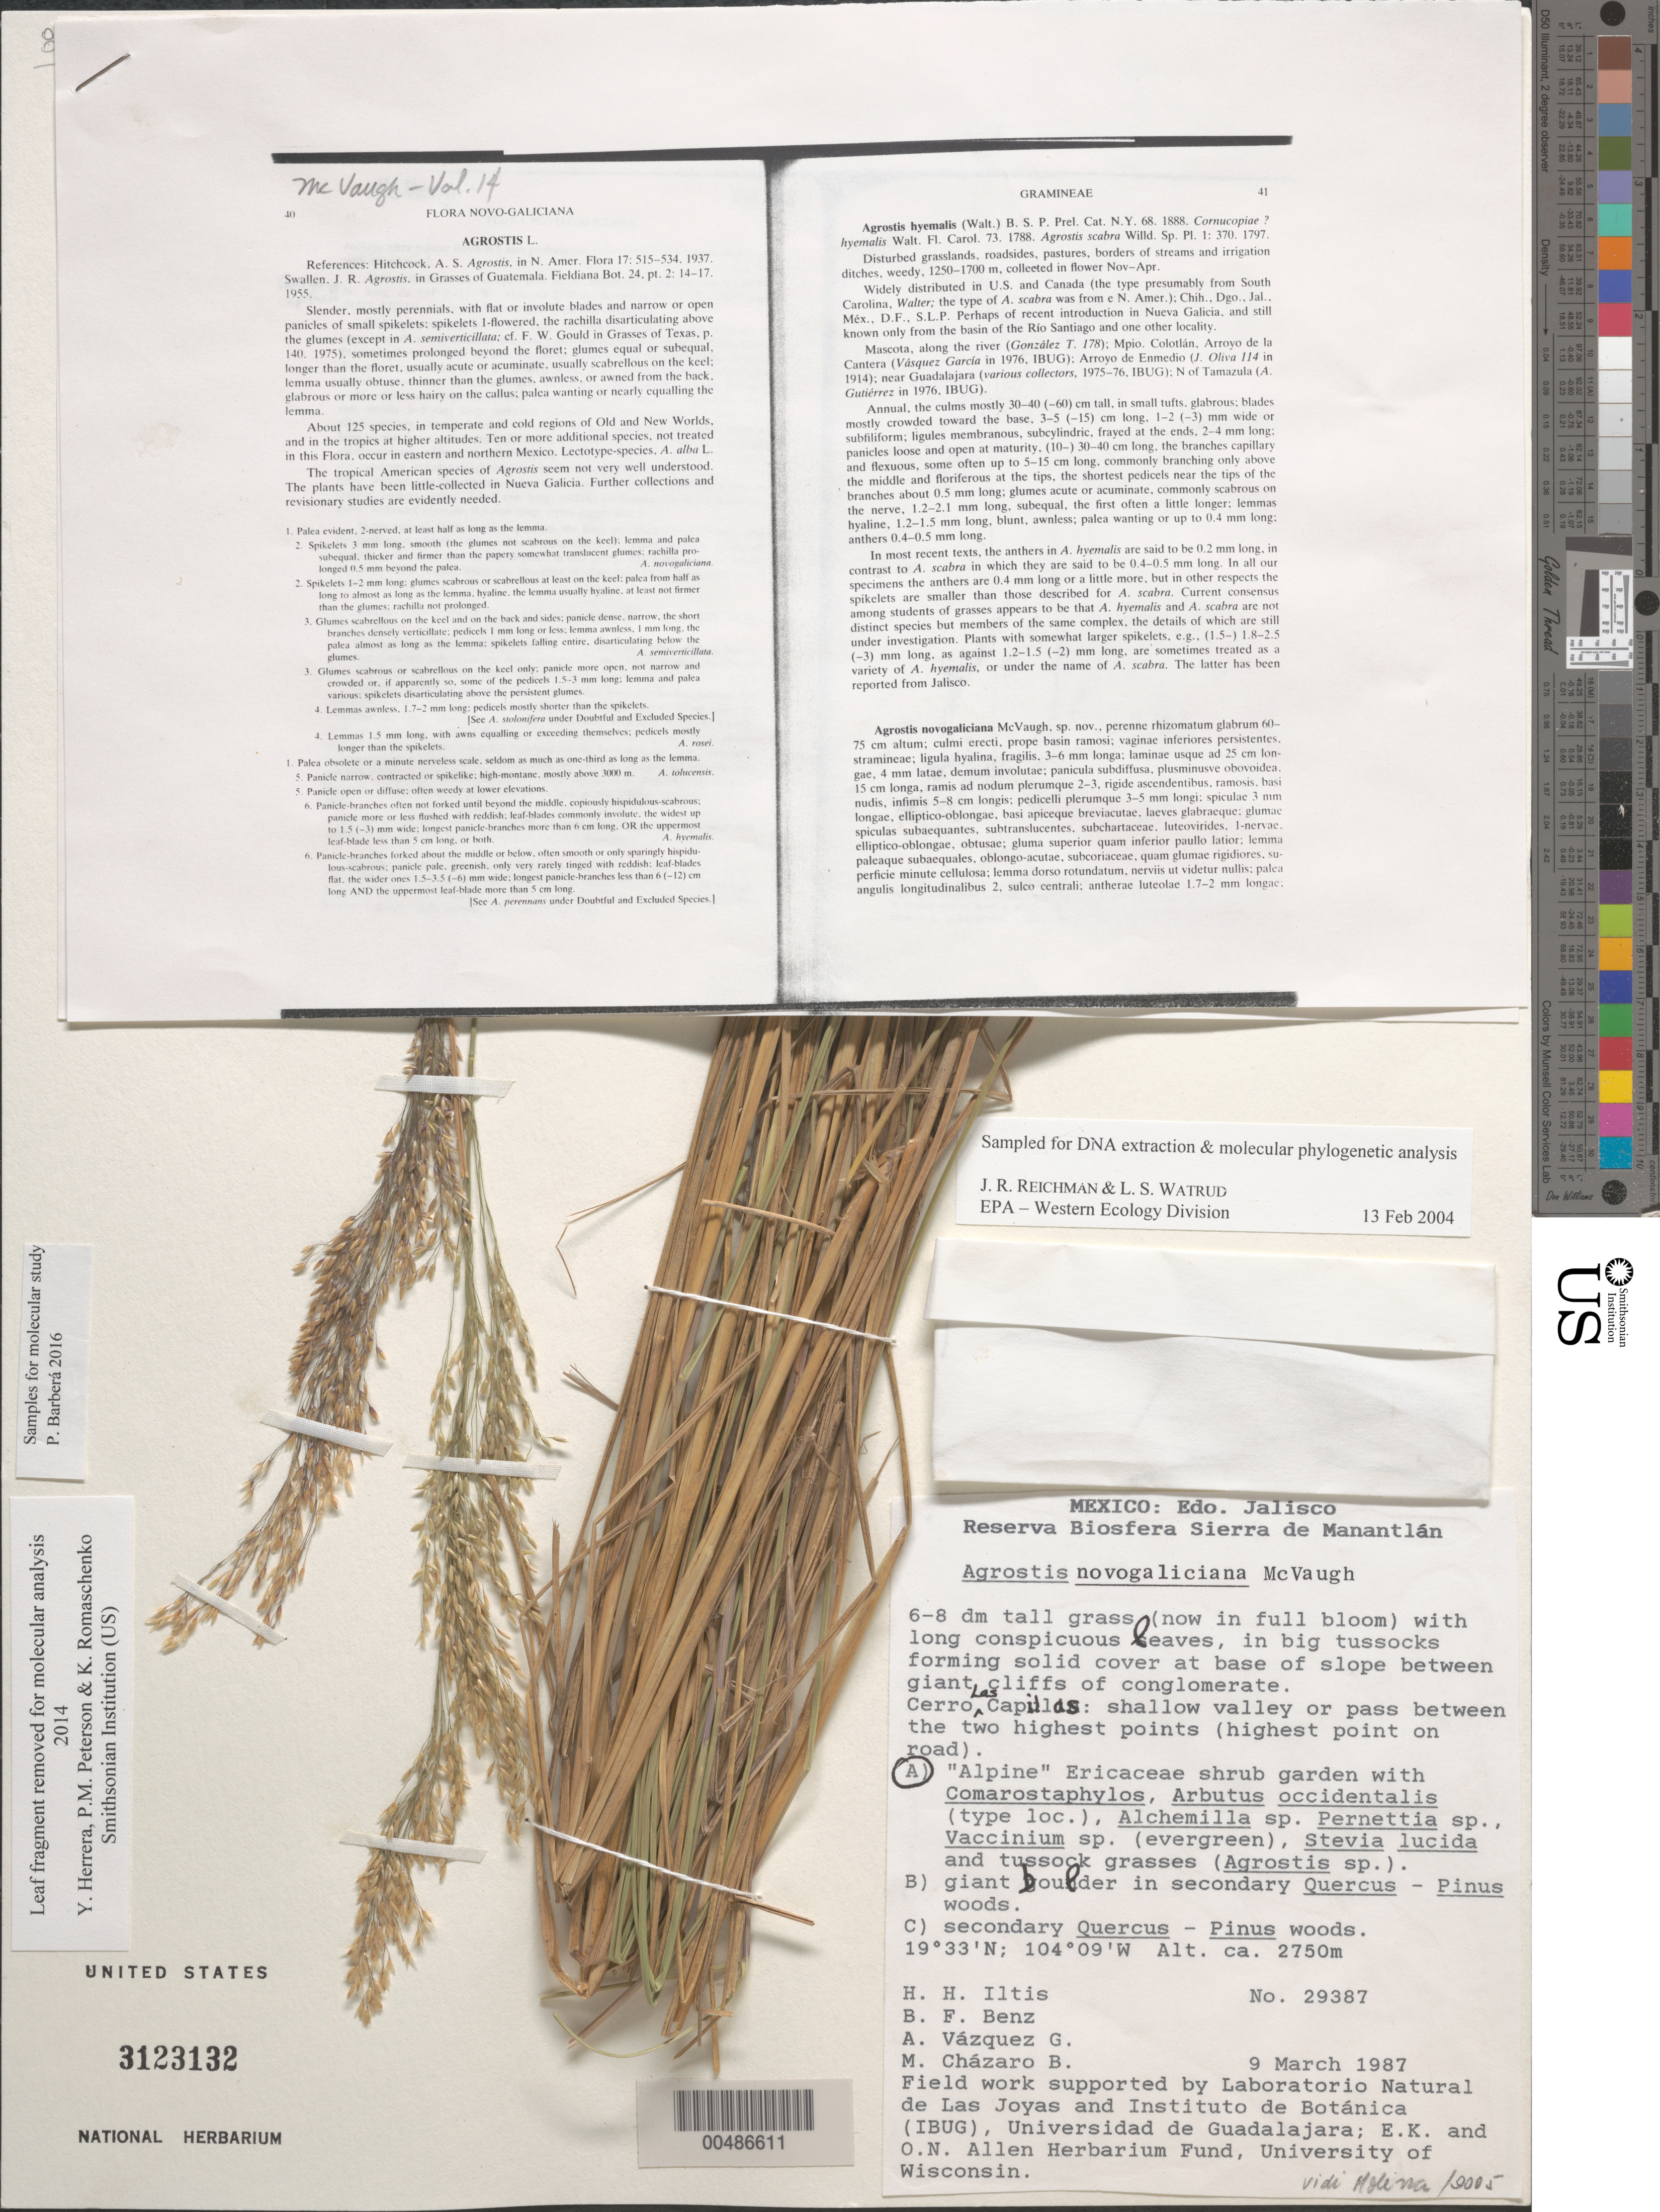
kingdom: Plantae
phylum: Tracheophyta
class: Liliopsida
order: Poales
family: Poaceae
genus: Agrostis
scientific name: Agrostis novogaliciana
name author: McVaugh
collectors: H. H. Iltis, B. F. Benz, J. A. Vázquez G. & M. de J. Cházaro Basáñoez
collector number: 29387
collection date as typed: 9 Mar 1987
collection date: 1987-03-09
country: Mexico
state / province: Jalisco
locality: Reserva Biosfera Sierra de Manantlán, Cerro Las Capitlas: valley or pass between the 2 highest points (highest point on rd)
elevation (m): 2750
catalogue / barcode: US 3123132